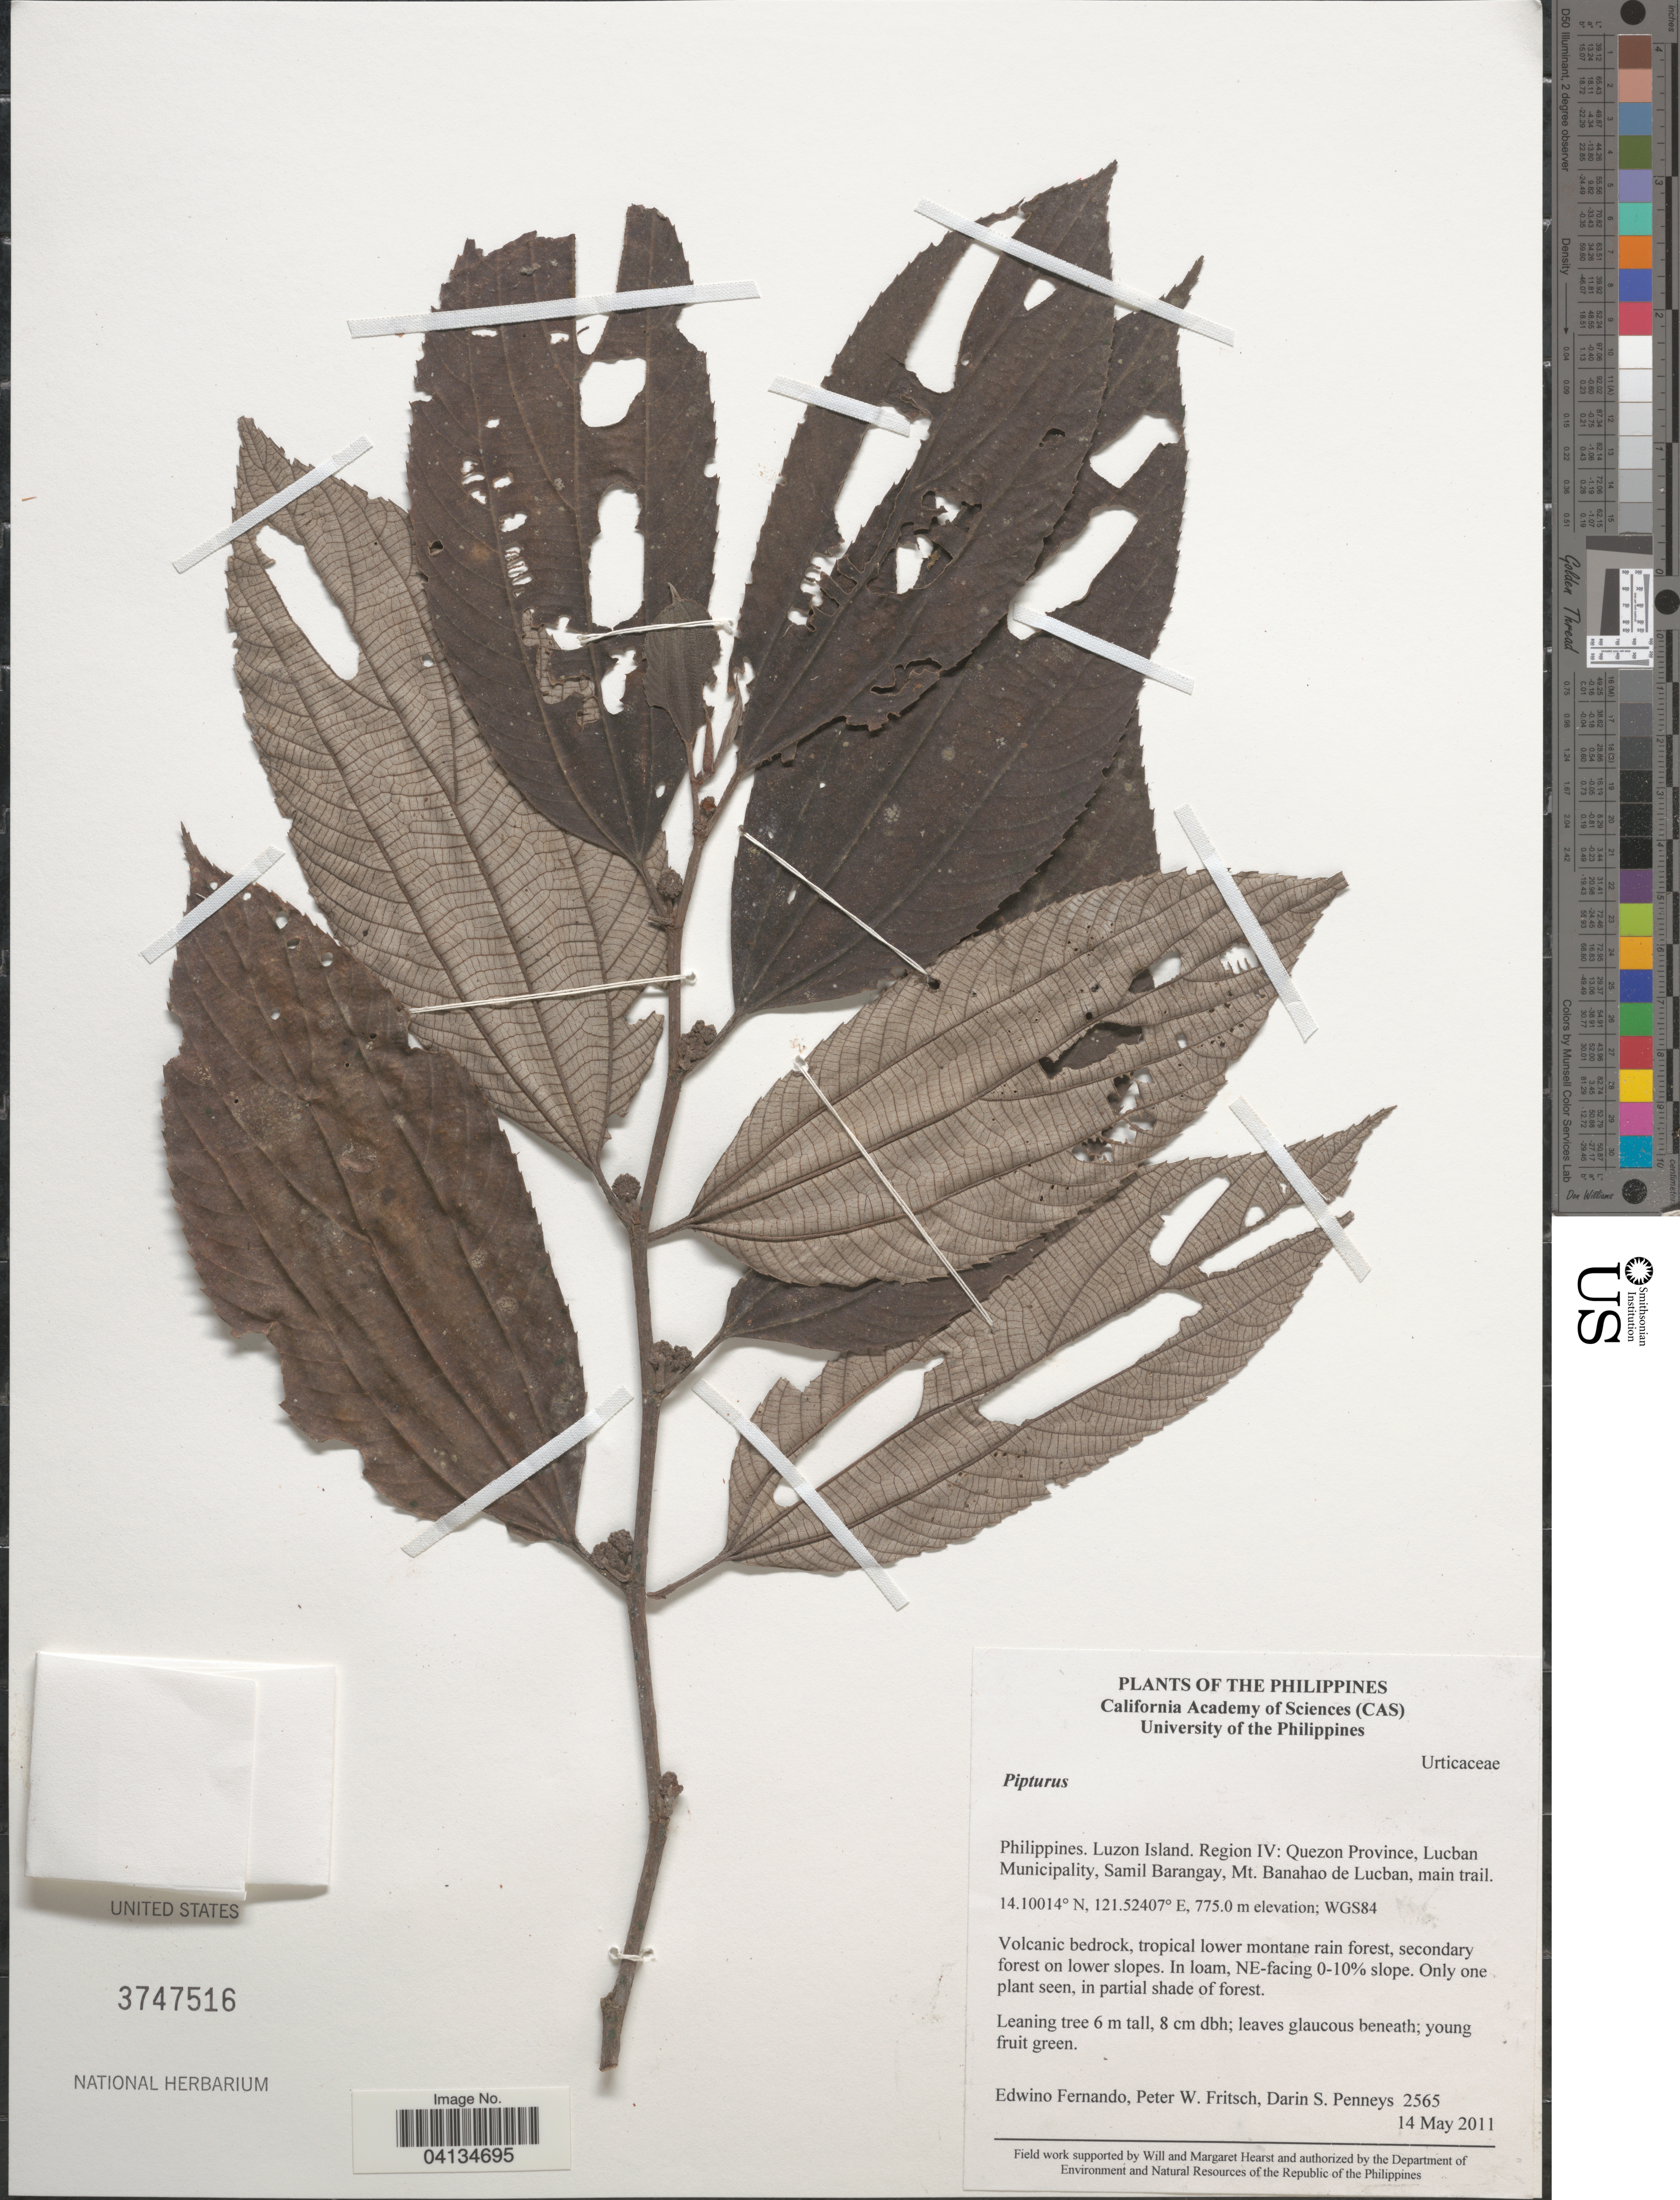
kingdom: Plantae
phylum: Tracheophyta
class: Magnoliopsida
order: Rosales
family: Urticaceae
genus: Pipturus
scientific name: Pipturus sp.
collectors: E. S. Fernando, P. W. Fritsch & D. S. Penneys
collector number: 2565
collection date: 2011-05-14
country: Philippines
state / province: Calabarzon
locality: Luzon Island. Region IV: Quezon Province, Lucban Municipality, Samil Barangay, Mt. Banahao de Lucban, main trail. In loam, NE-facing 0-10% slope. WGS84.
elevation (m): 775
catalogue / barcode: US 3747516